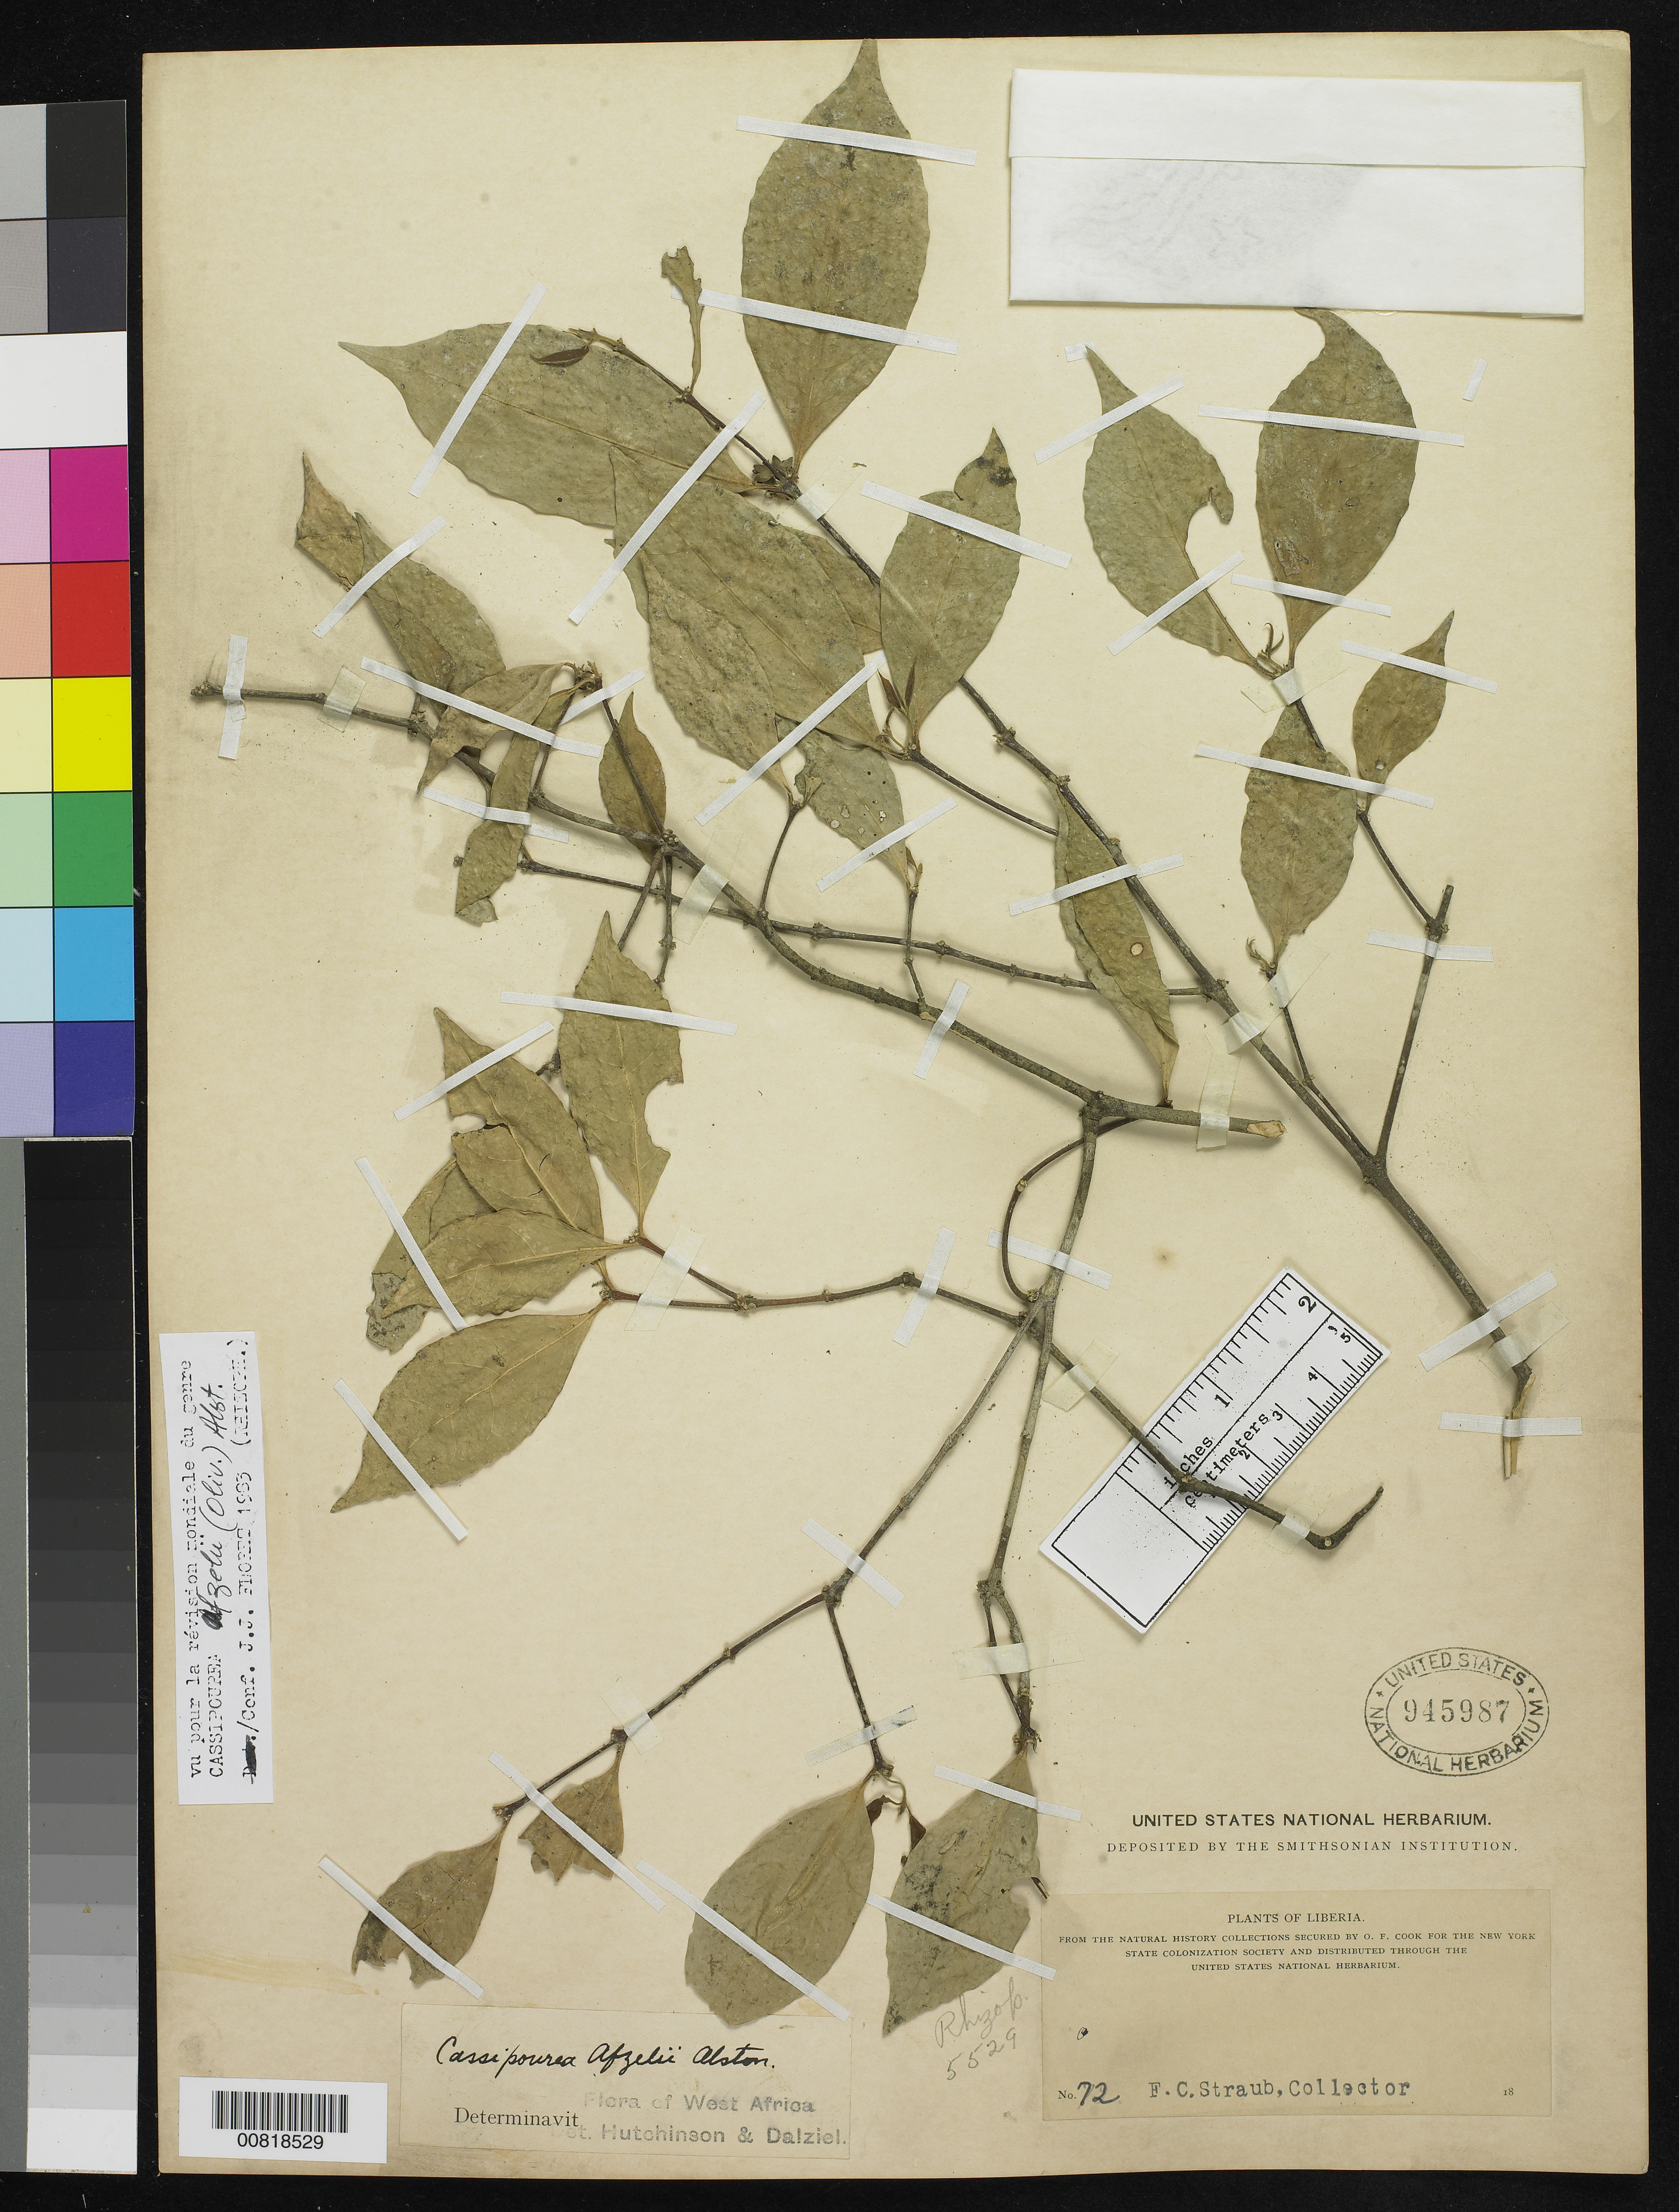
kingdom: Plantae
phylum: Tracheophyta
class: Magnoliopsida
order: Malpighiales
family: Rhizophoraceae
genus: Cassipourea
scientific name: Cassipourea afzelii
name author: (Oliv.) Alston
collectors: F. Straub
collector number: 72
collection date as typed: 18--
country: Liberia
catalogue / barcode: US 945987